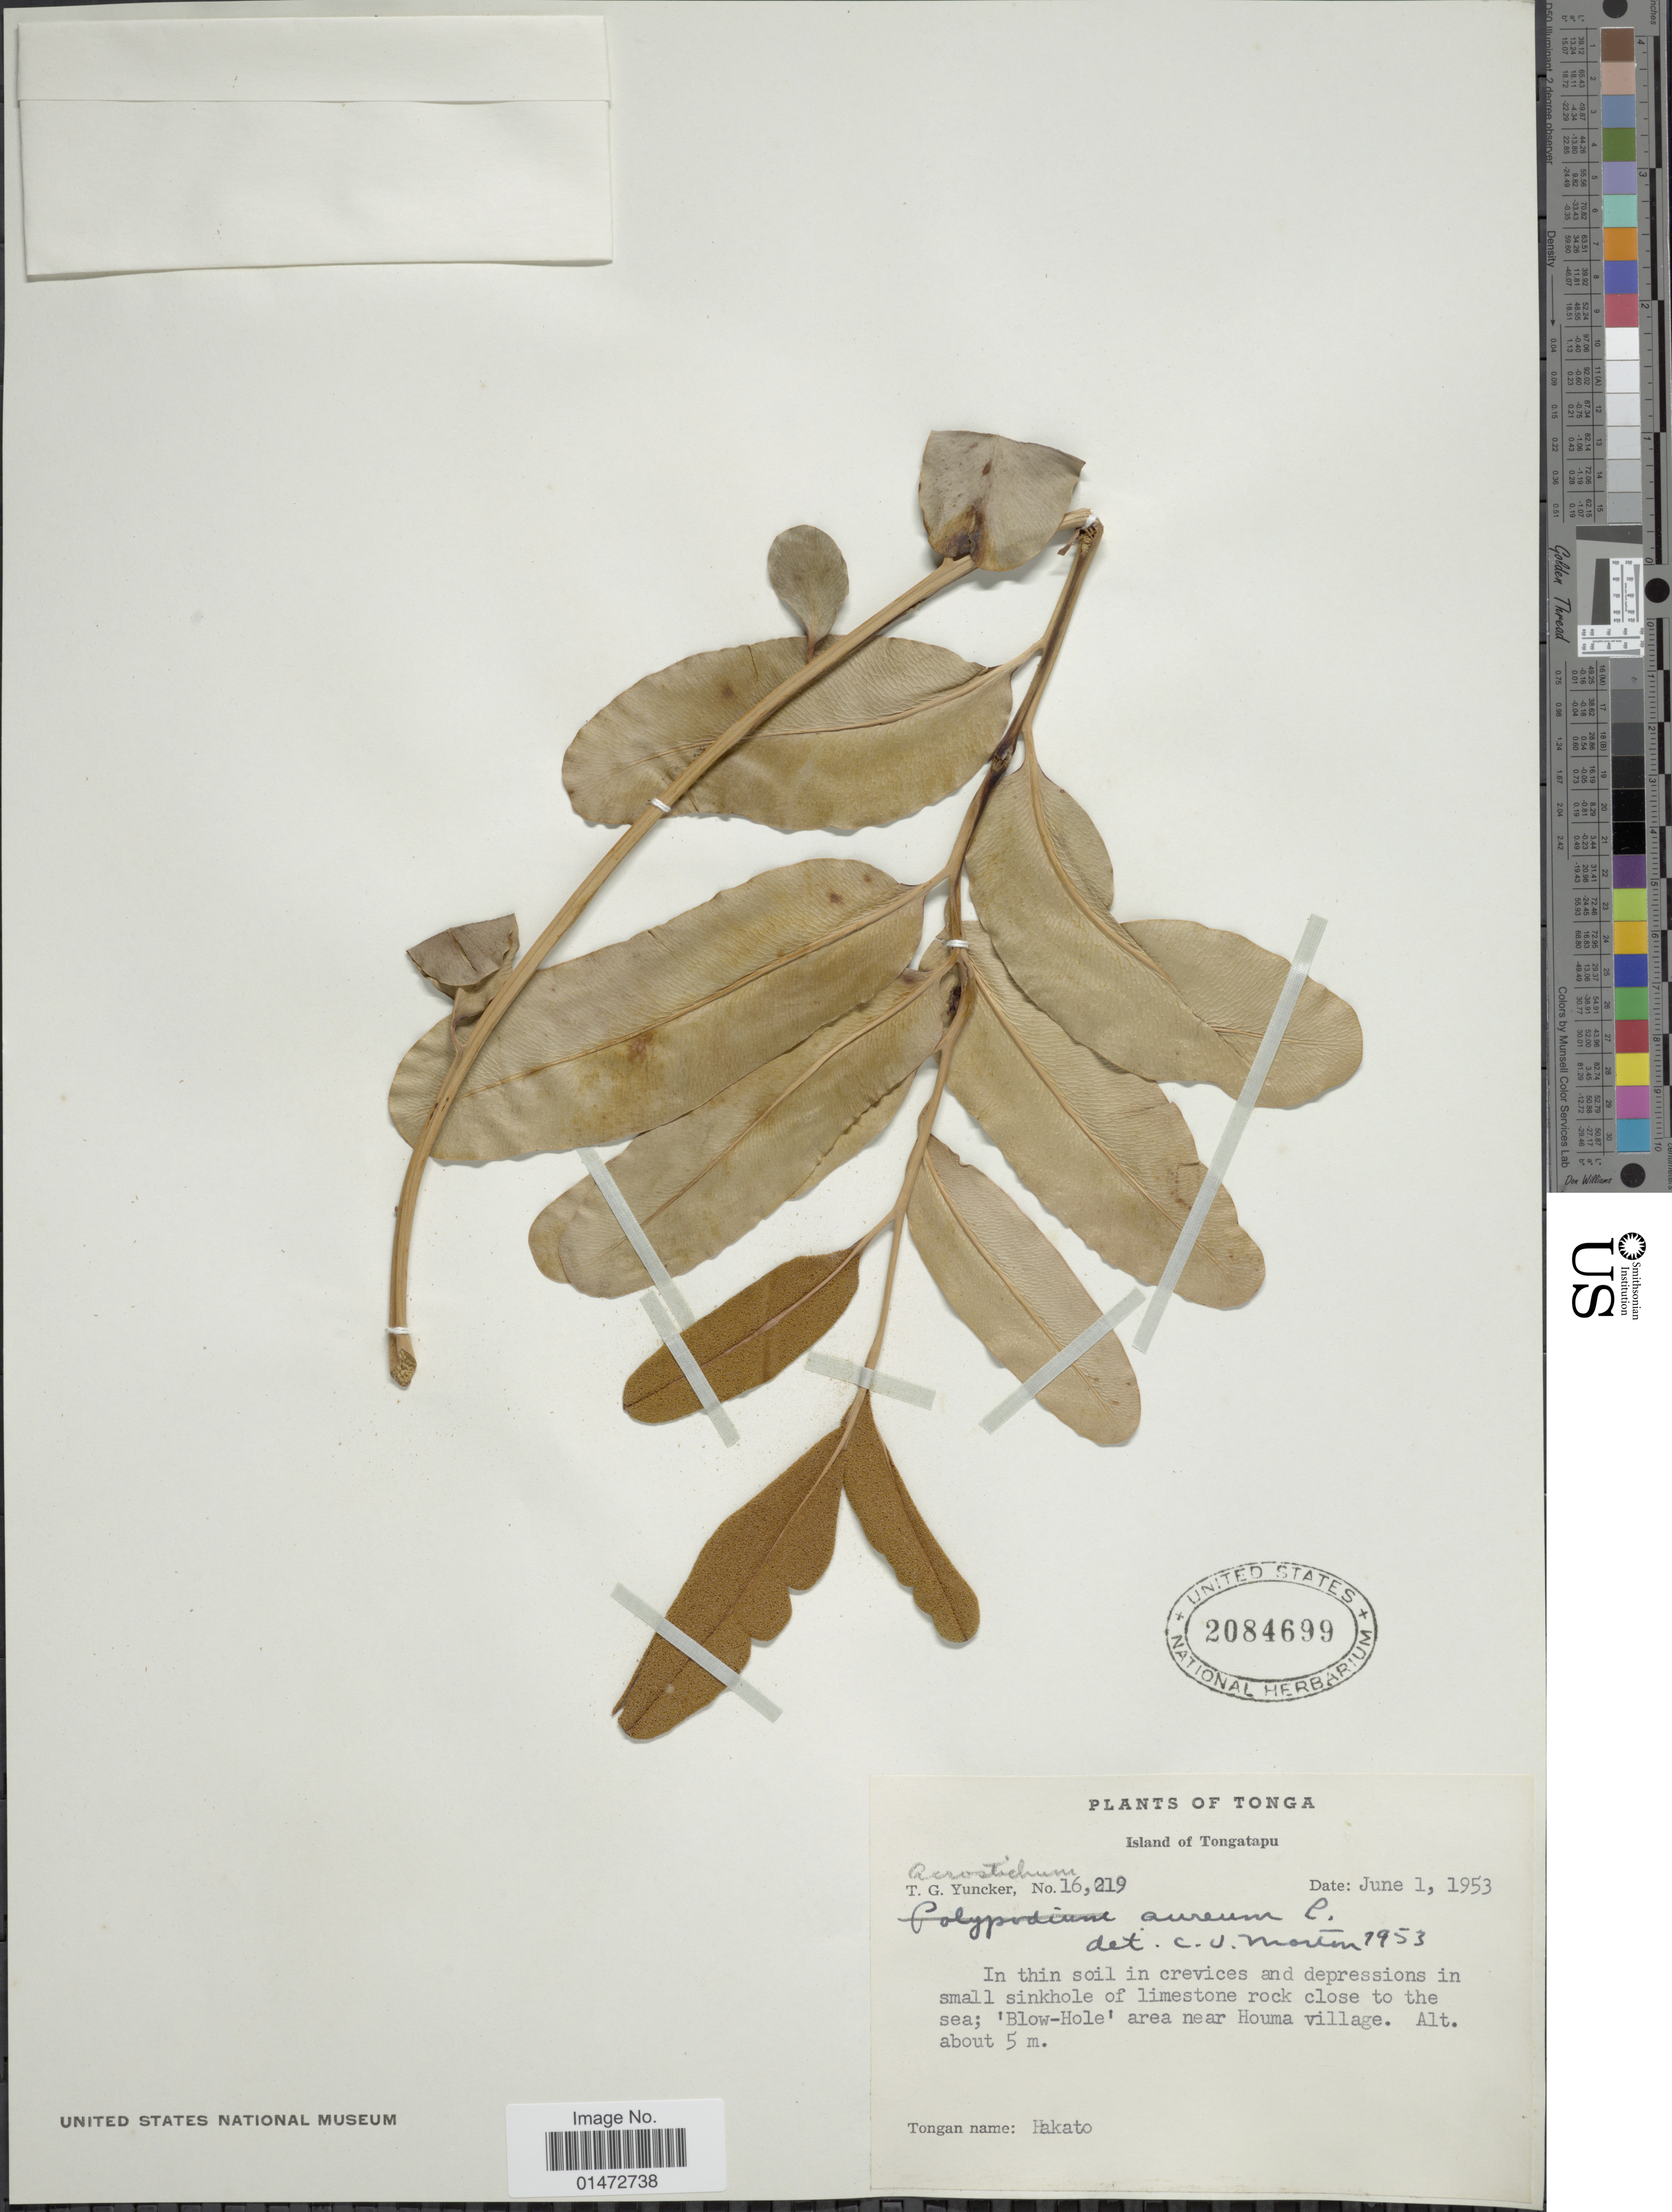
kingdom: Plantae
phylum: Tracheophyta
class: Polypodiopsida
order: Polypodiales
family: Pteridaceae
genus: Acrostichum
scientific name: Acrostichum aureum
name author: L.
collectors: T. G. Yuncker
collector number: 16219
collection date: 1953-06-01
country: Tonga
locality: Island of Tongatapu. In thin soil in crevices and depressions in small sinkhole of limestone rock close to the sea; 'Blow-Hole' area near Houma village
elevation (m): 5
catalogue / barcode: US 2084699